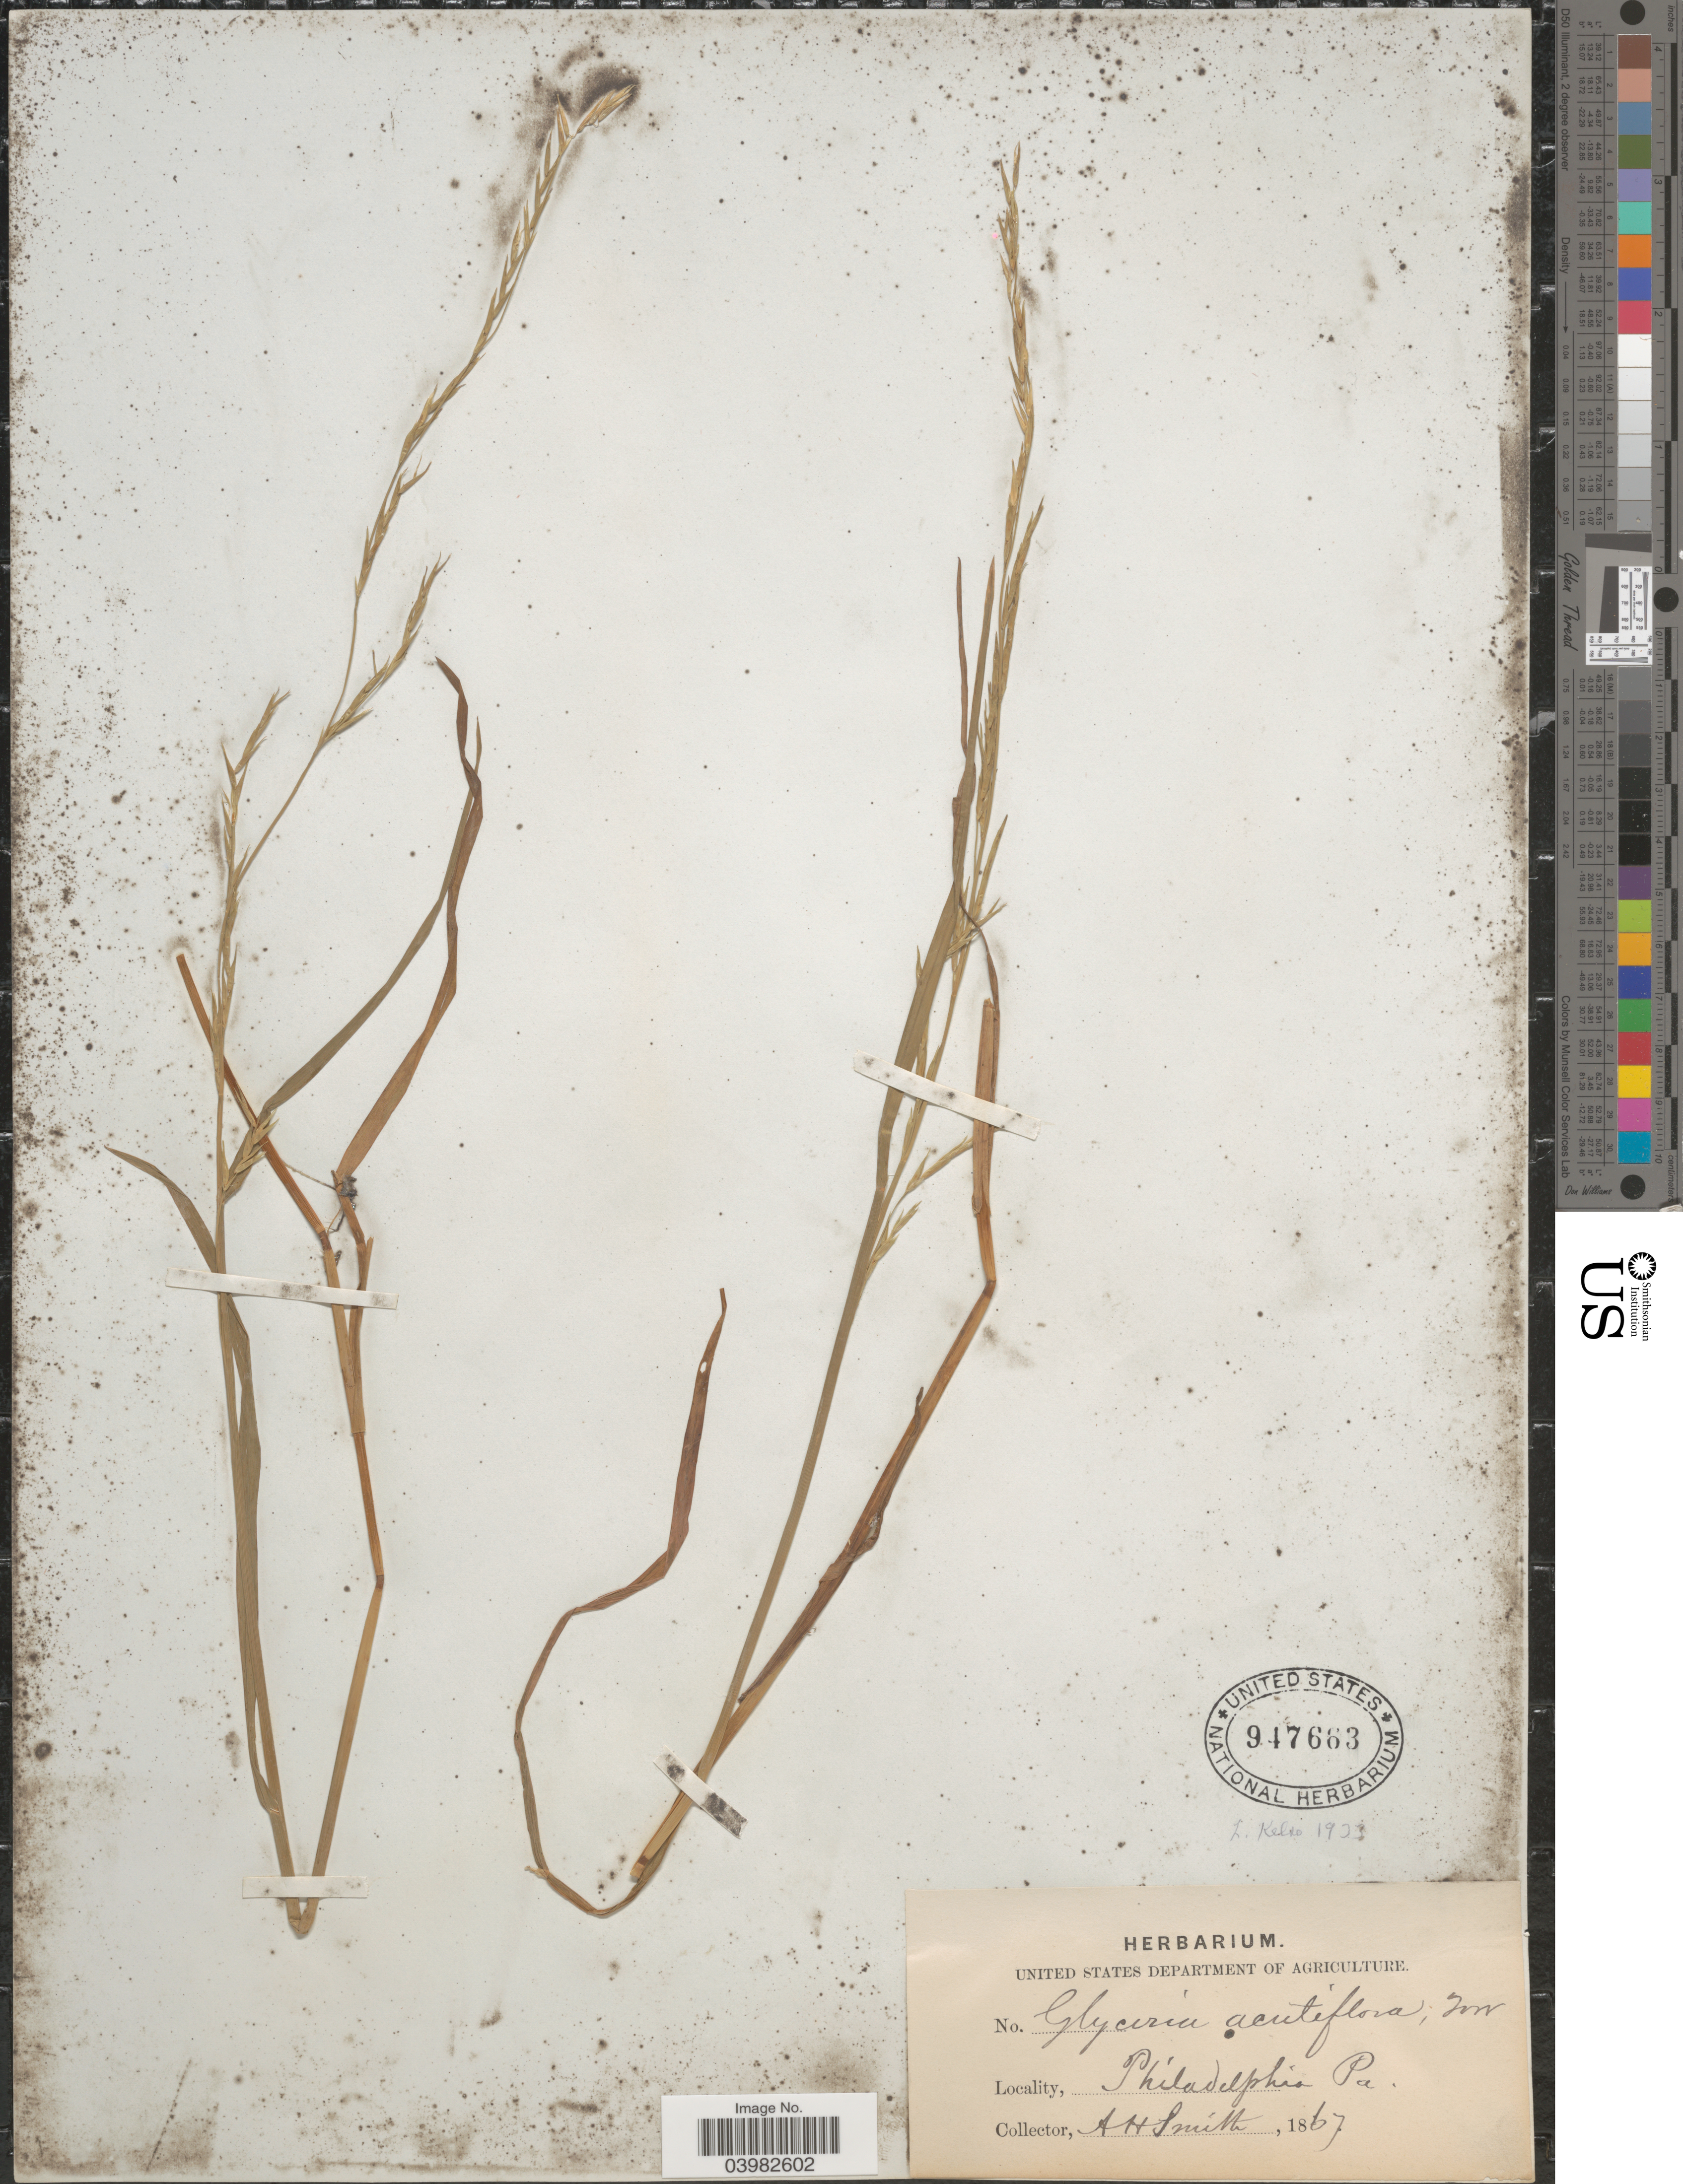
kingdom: Plantae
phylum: Tracheophyta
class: Liliopsida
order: Poales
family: Poaceae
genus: Glyceria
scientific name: Glyceria acutiflora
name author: Torr.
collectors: A. H. Smith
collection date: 1867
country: United States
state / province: Pennsylvania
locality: Philadelphia.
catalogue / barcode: US 947663